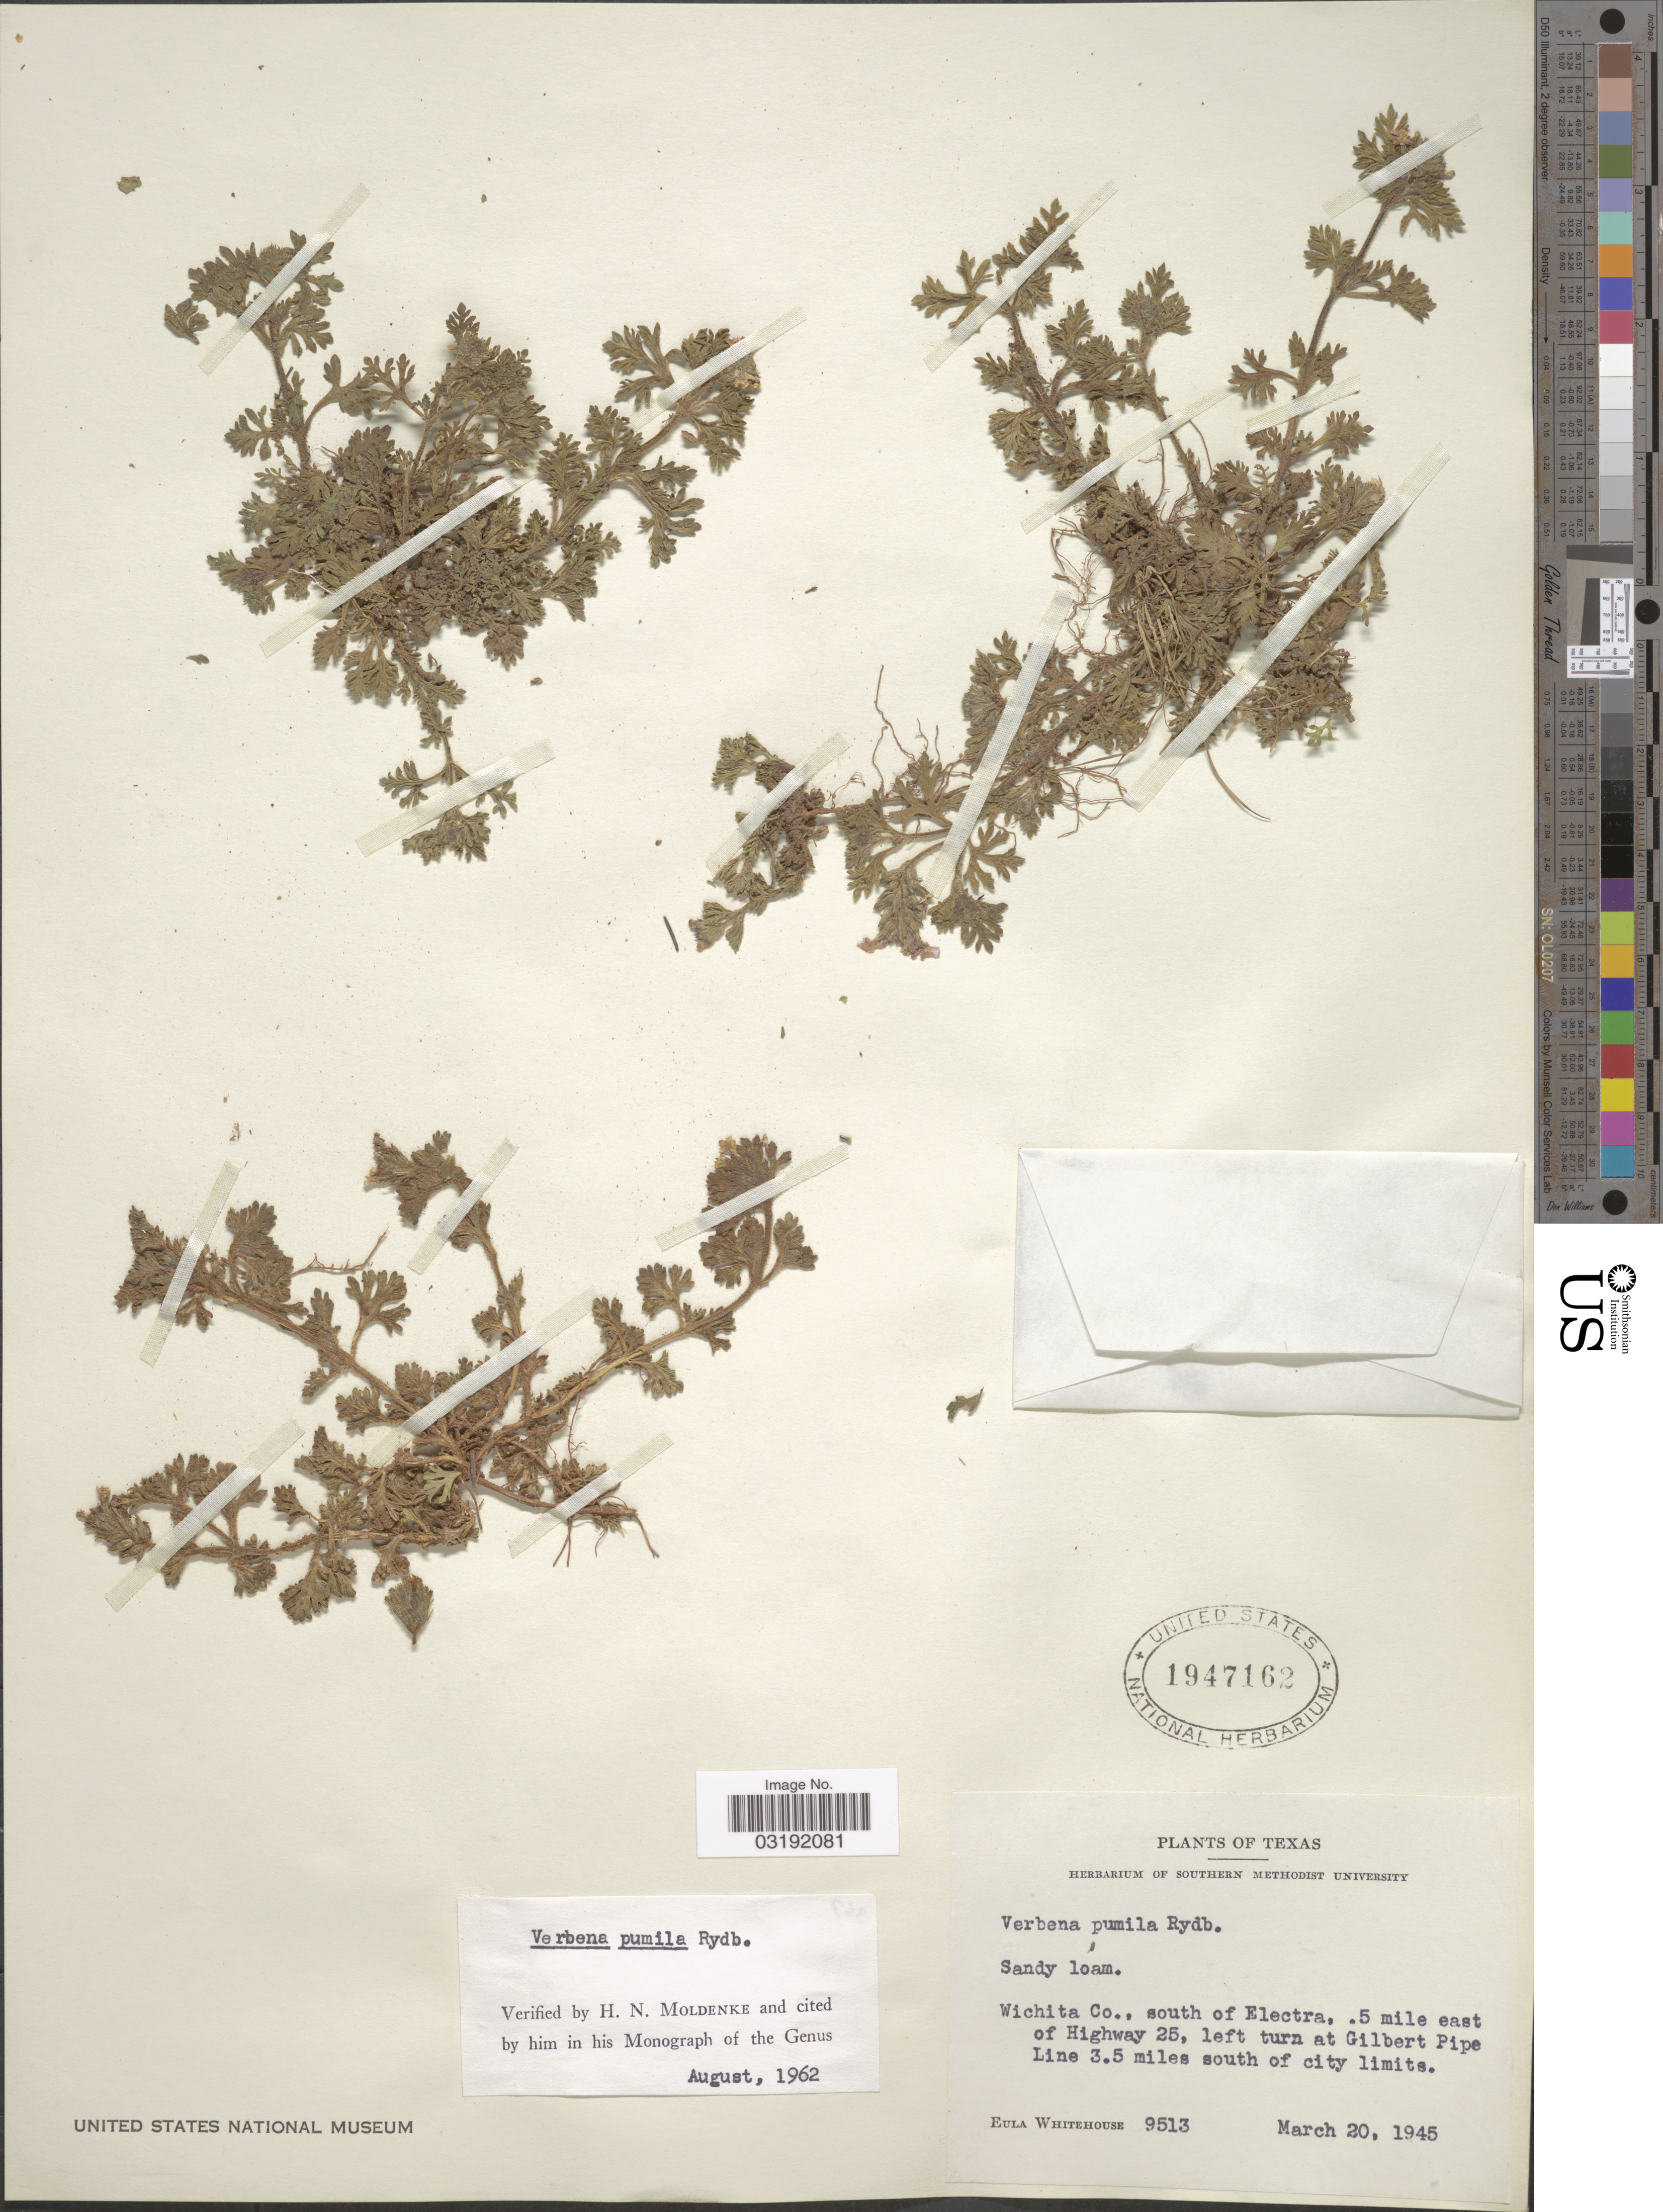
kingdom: Plantae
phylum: Tracheophyta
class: Magnoliopsida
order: Lamiales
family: Verbenaceae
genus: Verbena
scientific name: Verbena pumila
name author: Rydb.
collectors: E. Whitehouse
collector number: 9513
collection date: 1945-03-20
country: United States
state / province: Texas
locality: Wichita Co., south of Electra, .5 mile east of Highway 25, left turn at Gilbert Pipe Line 3.5 miles south of city limits.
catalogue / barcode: US 1947162